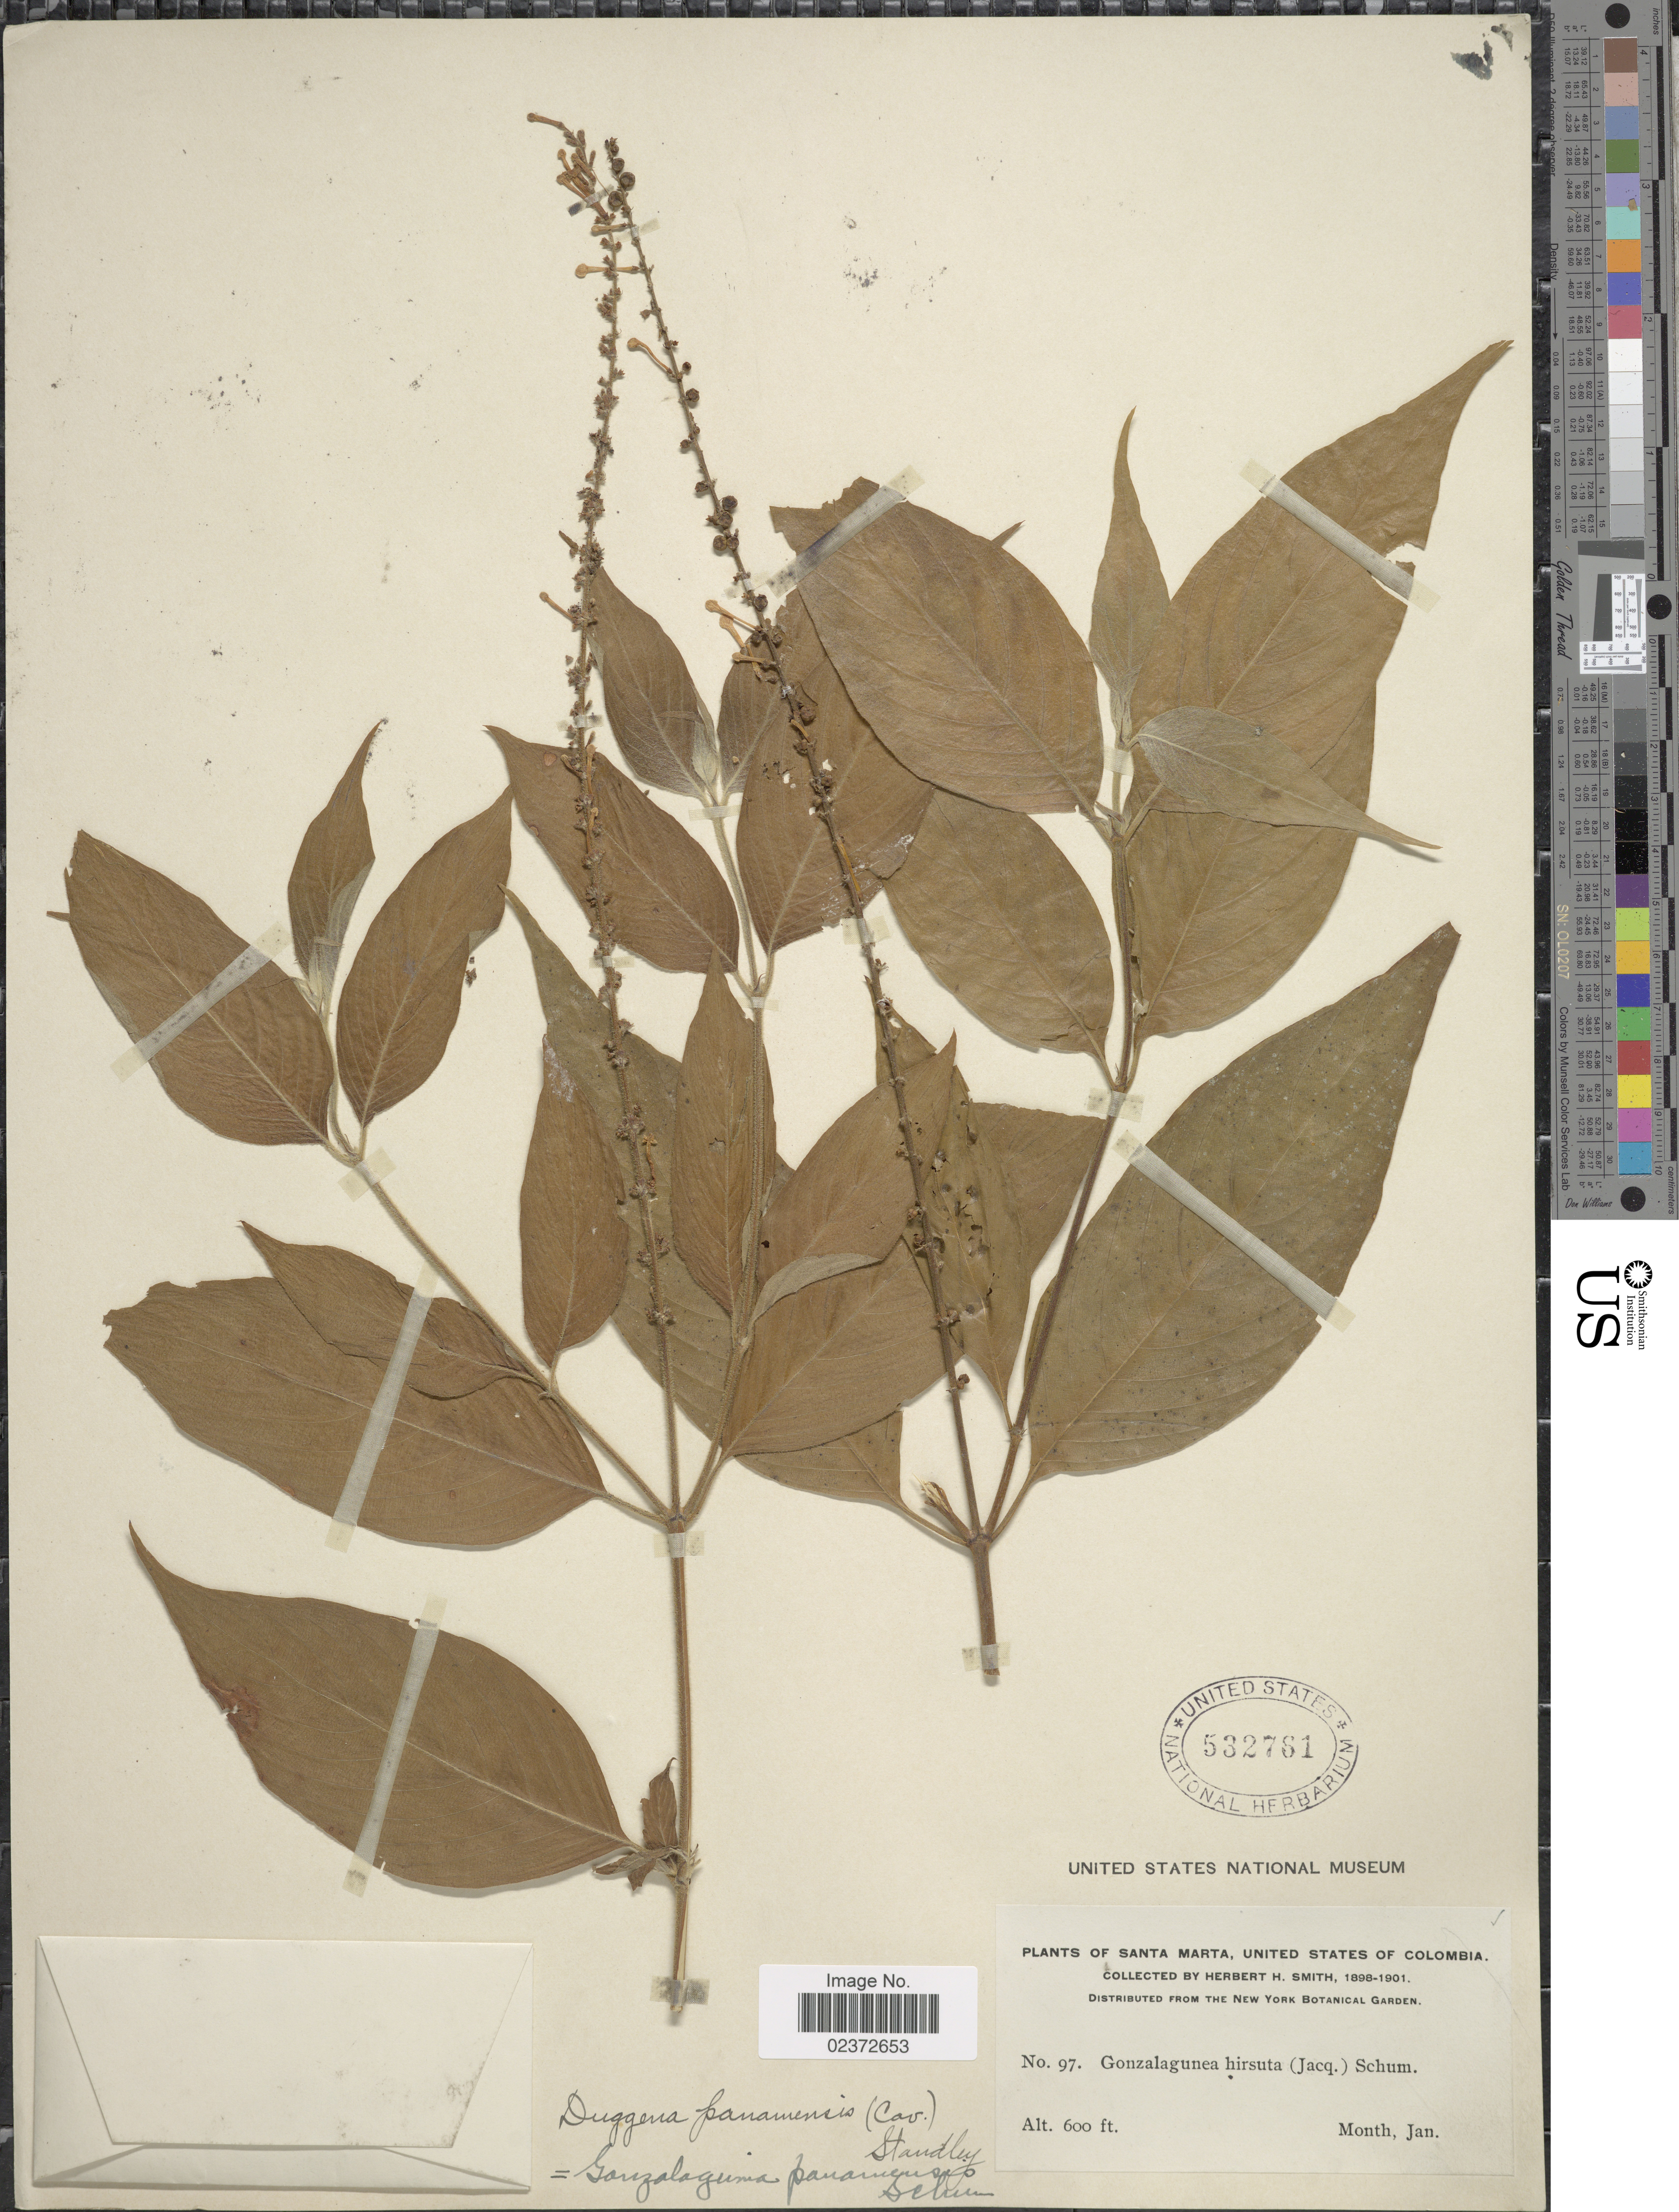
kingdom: Plantae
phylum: Tracheophyta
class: Magnoliopsida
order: Gentianales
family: Rubiaceae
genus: Gonzalagunia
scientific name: Gonzalagunia panamensis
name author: (Cav.) K. Schum.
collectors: Herbert H. Smith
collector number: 97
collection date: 1898-01/1901-01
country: Colombia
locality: Santa Marta, United States of Colombia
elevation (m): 183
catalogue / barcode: US 532761